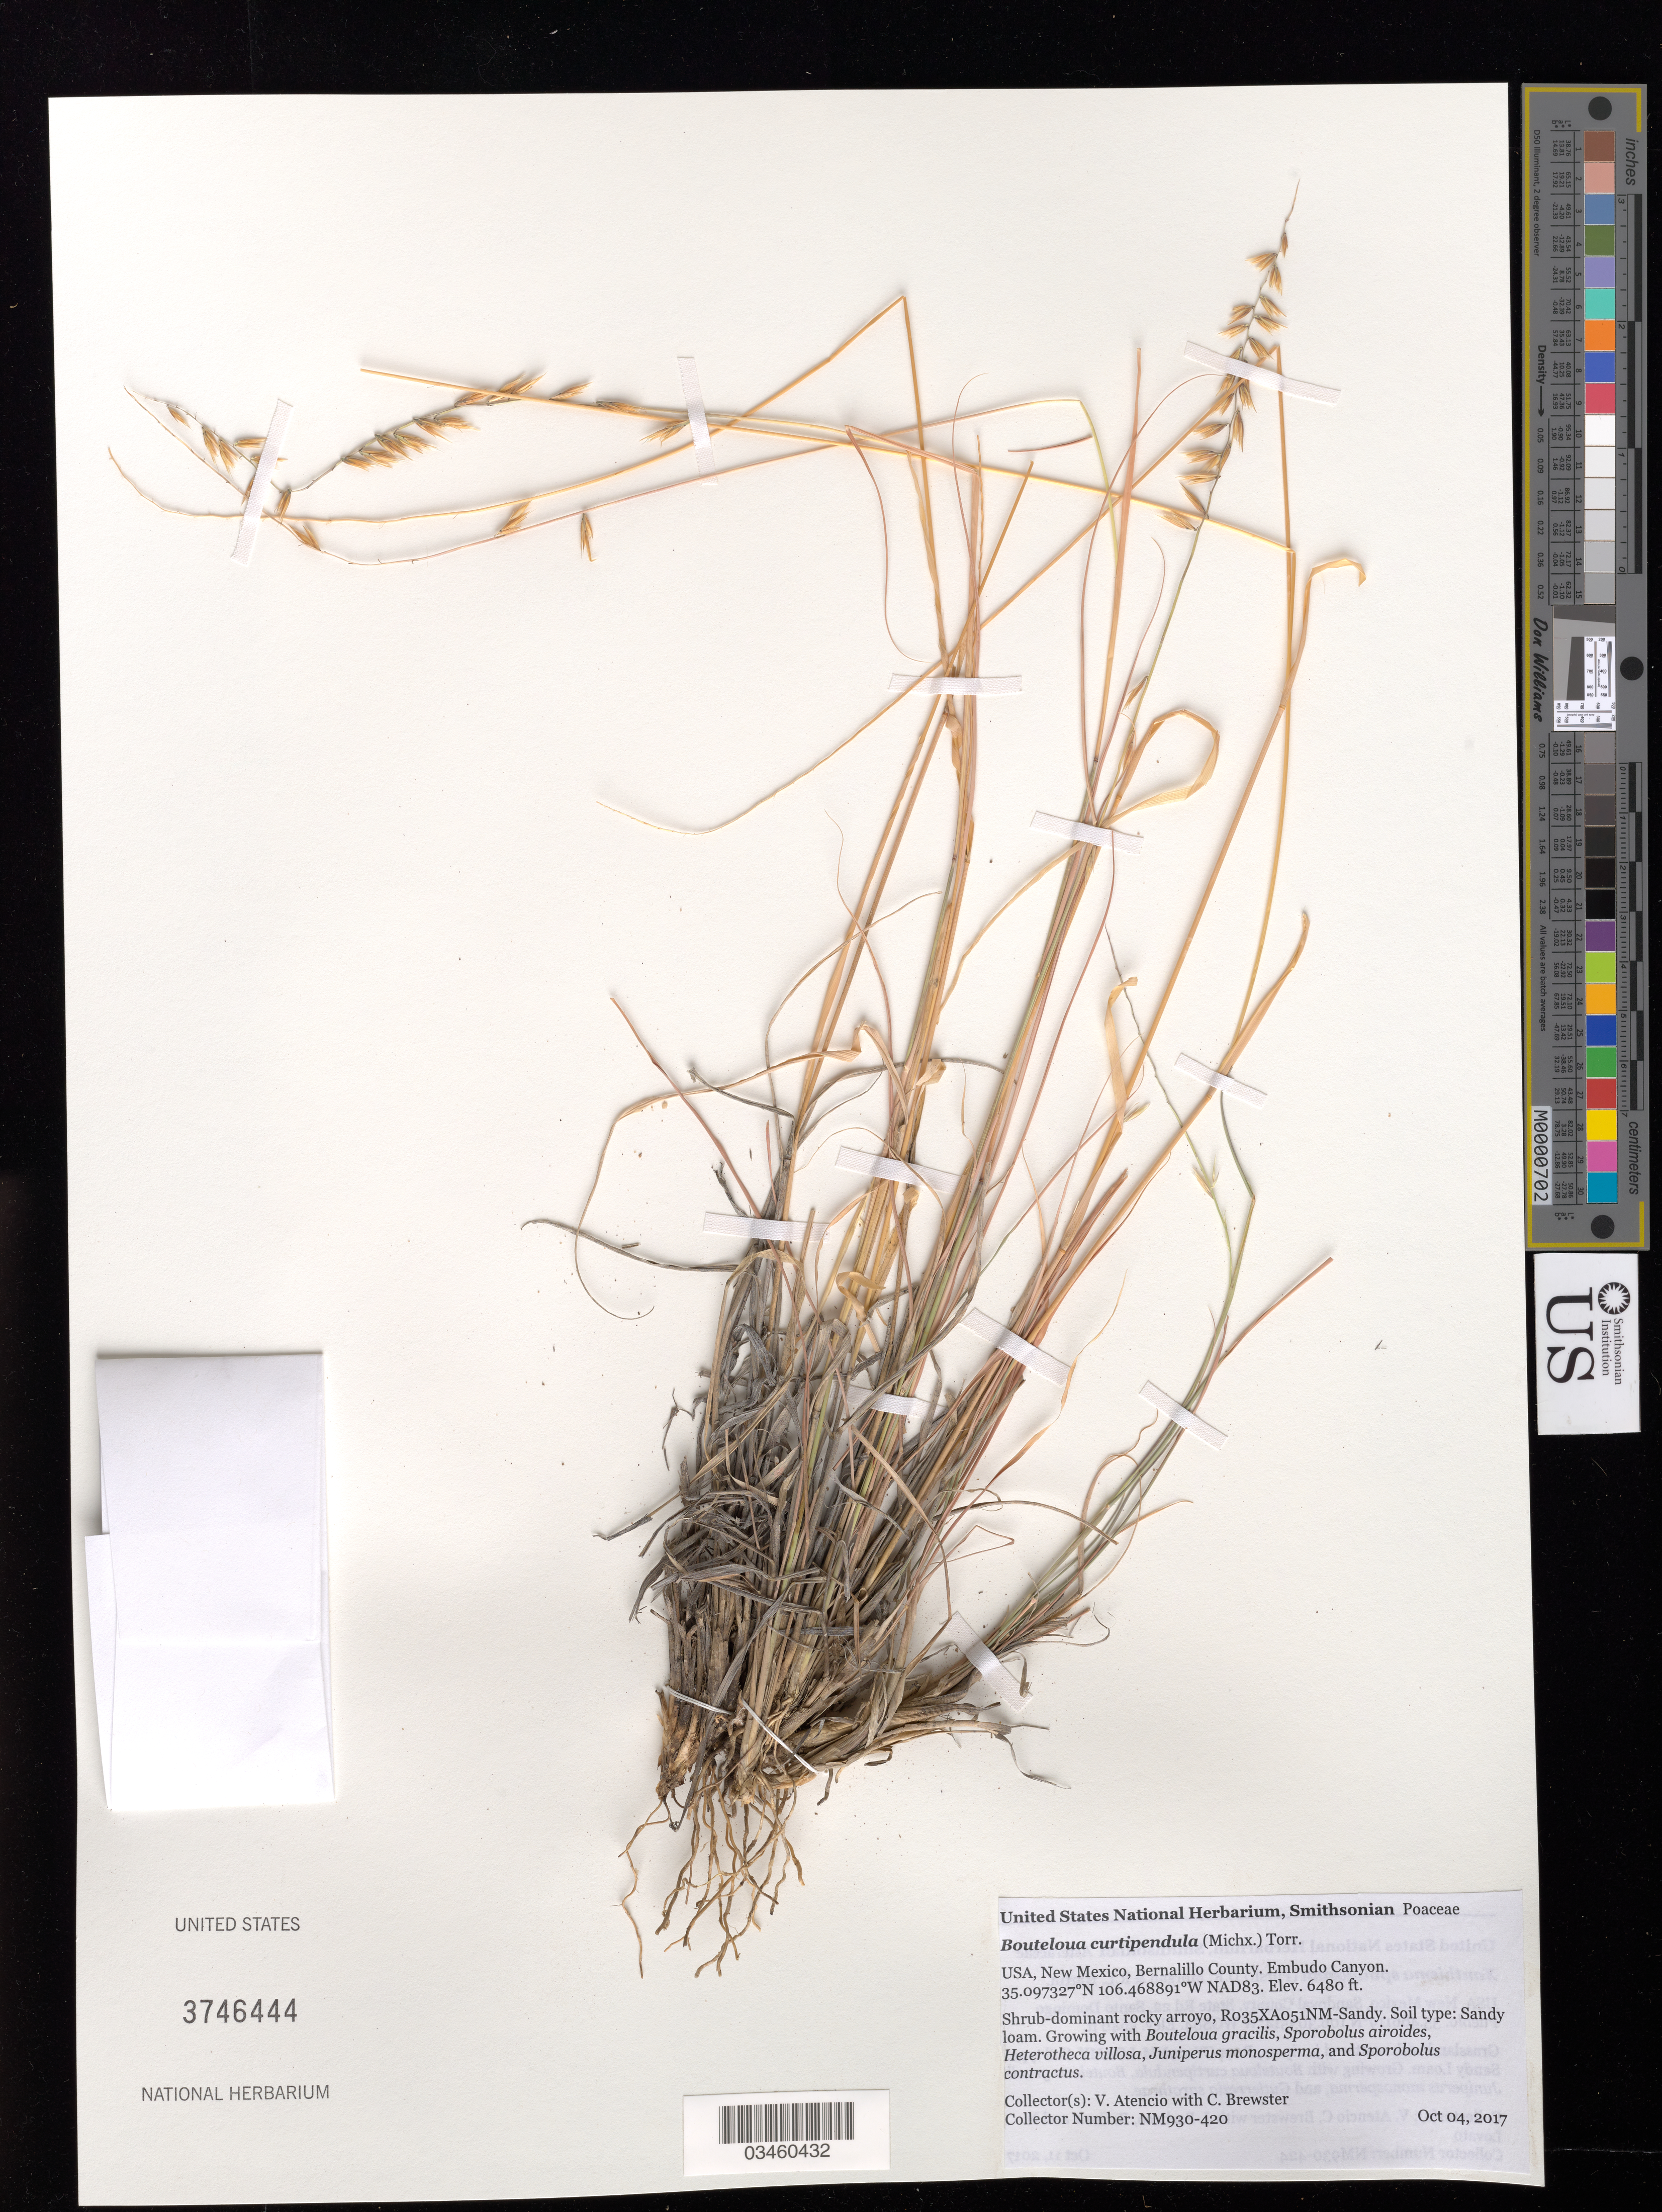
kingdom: Plantae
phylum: Tracheophyta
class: Liliopsida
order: Poales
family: Poaceae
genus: Bouteloua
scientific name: Bouteloua curtipendula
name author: (Michx.) Torr.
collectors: V. Atencio & C. Brewster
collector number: NM930-420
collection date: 2017-10-04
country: United States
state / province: New Mexico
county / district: Bernalillo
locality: Forest Service, Embudo Canyon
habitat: R035XA051NM-Sandy loam. Shrub-dominant rocky arroyo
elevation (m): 1975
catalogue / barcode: US 3746444